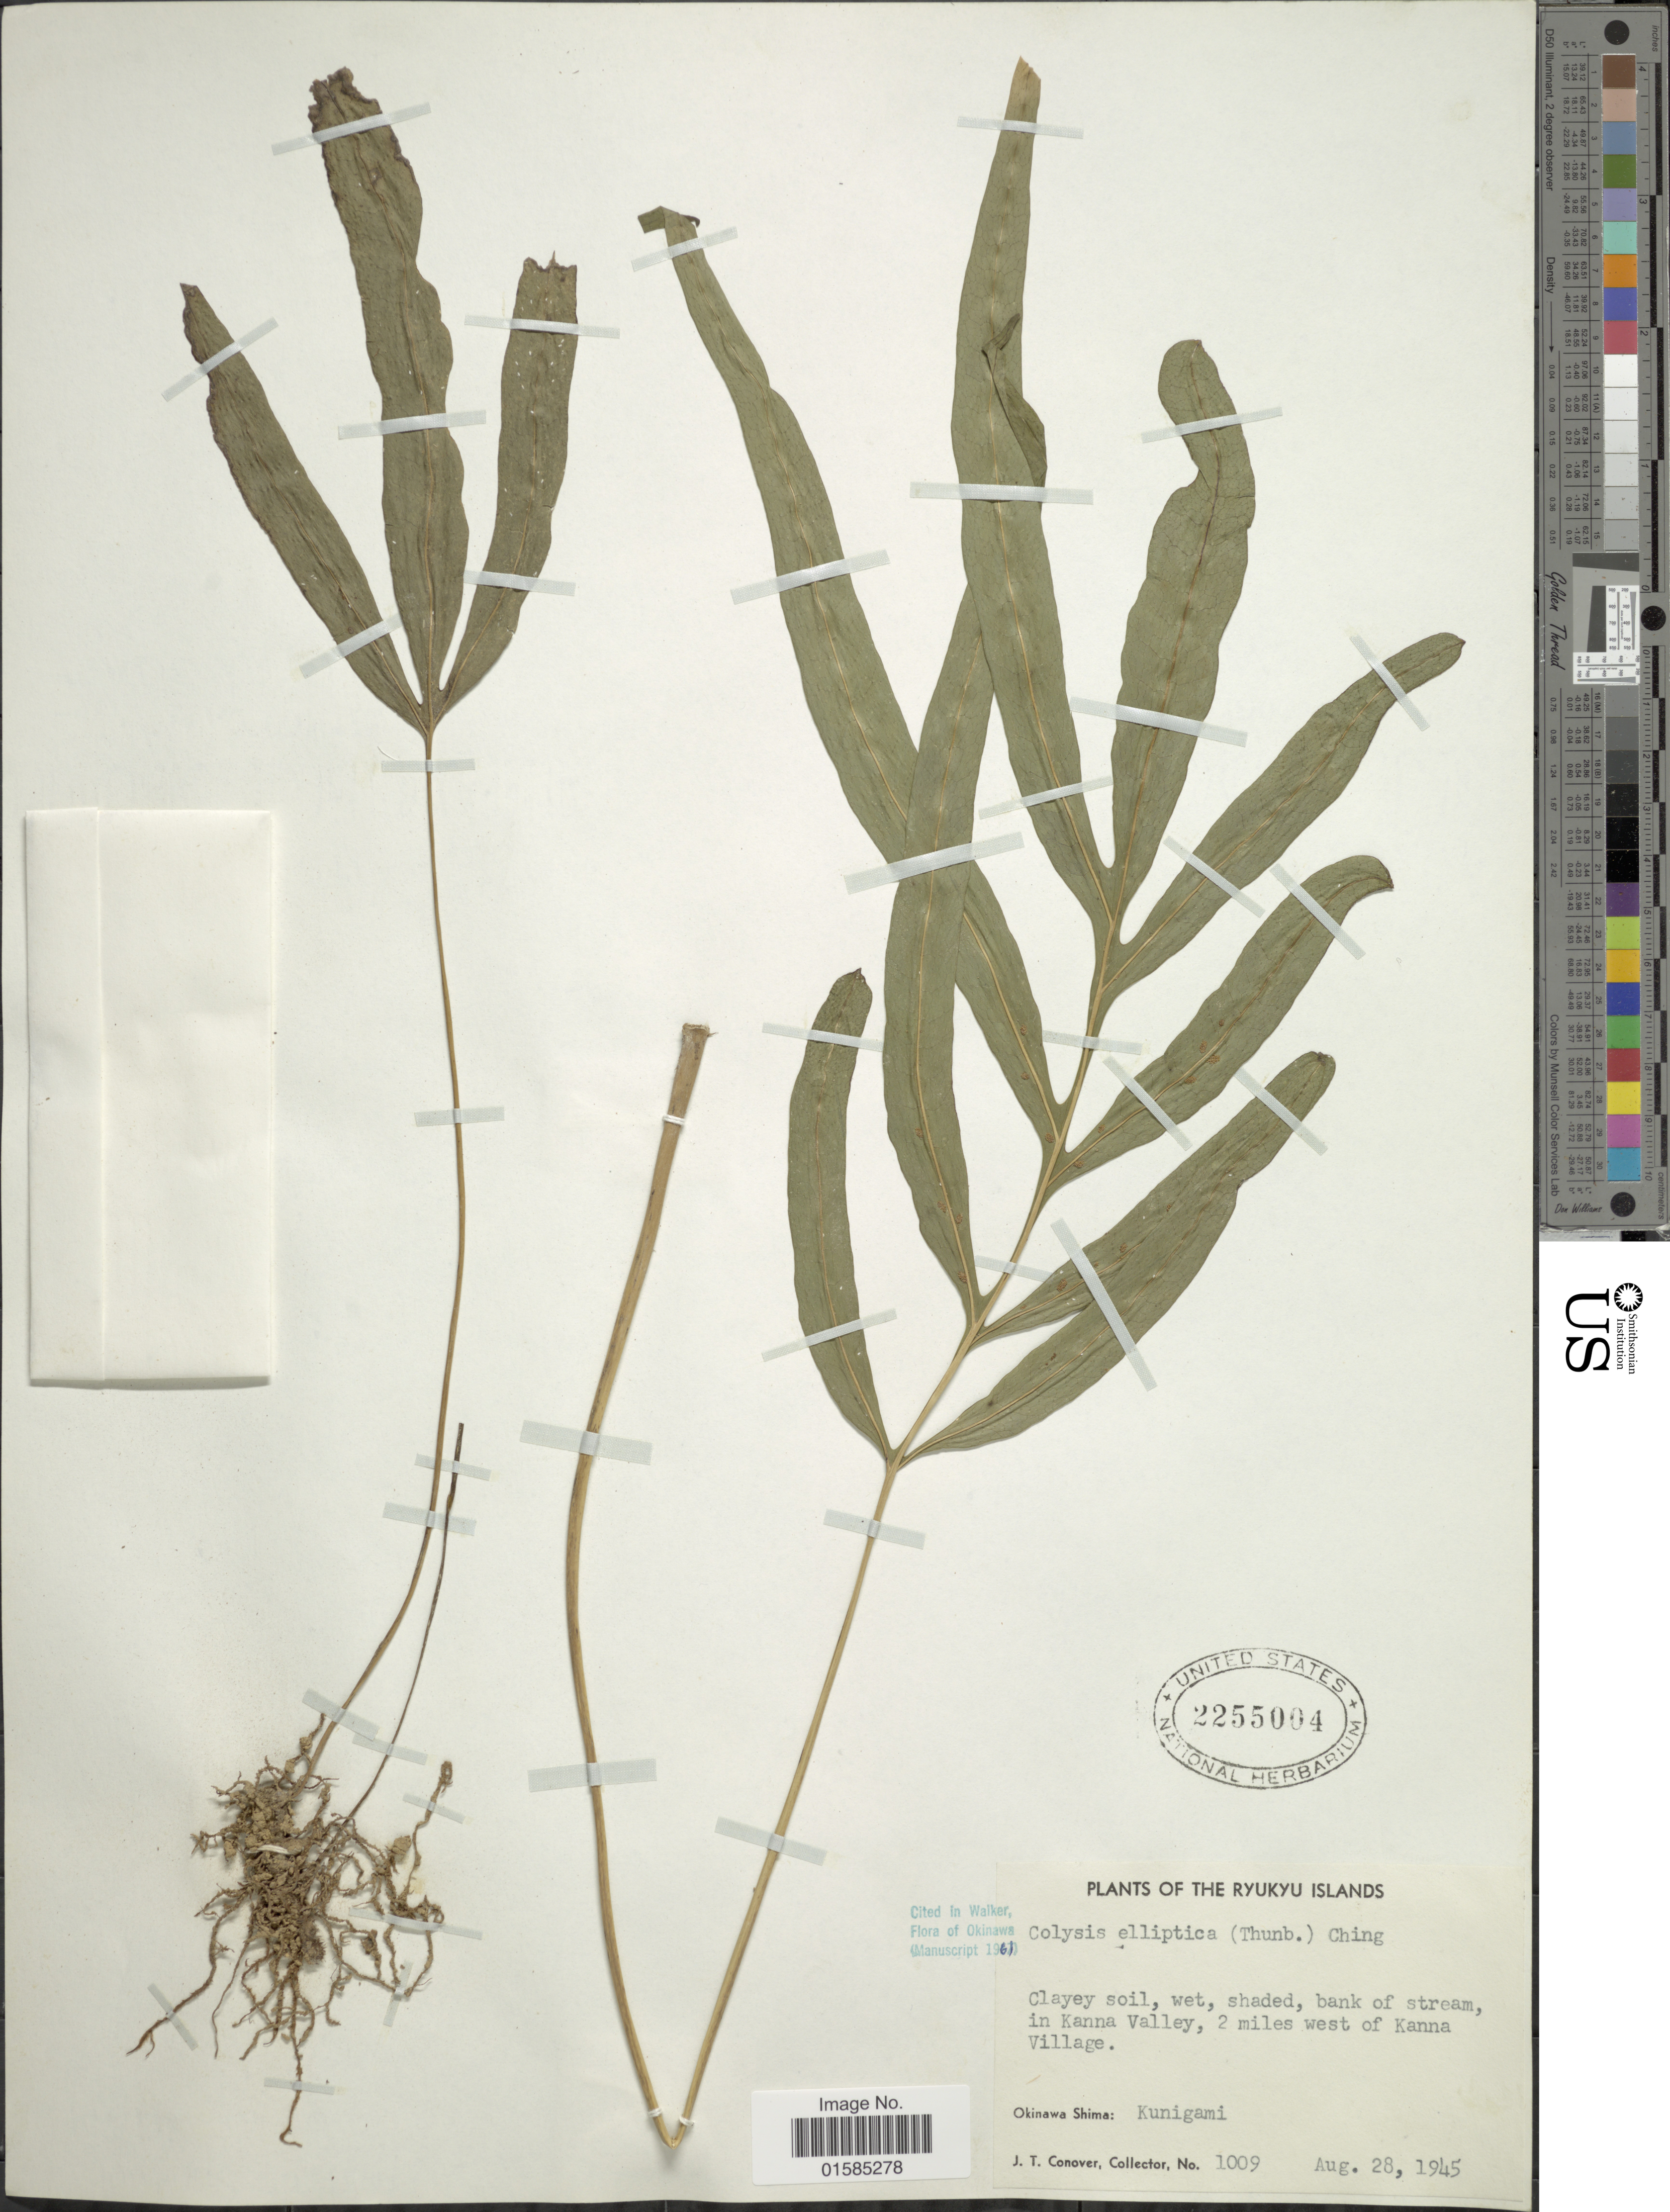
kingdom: Plantae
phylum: Tracheophyta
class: Polypodiopsida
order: Polypodiales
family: Polypodiaceae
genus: Leptochilus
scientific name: Leptochilus ellipticus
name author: (Thunb.) Noot.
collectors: J. T. Conover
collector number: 1009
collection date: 1945-08-28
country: Japan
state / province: Okinawa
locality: Ryukyu Islands, in Kanna Valley, 2 miles west of Kanna Village, Okinawa Shima: Kunugami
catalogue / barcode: US 2255004